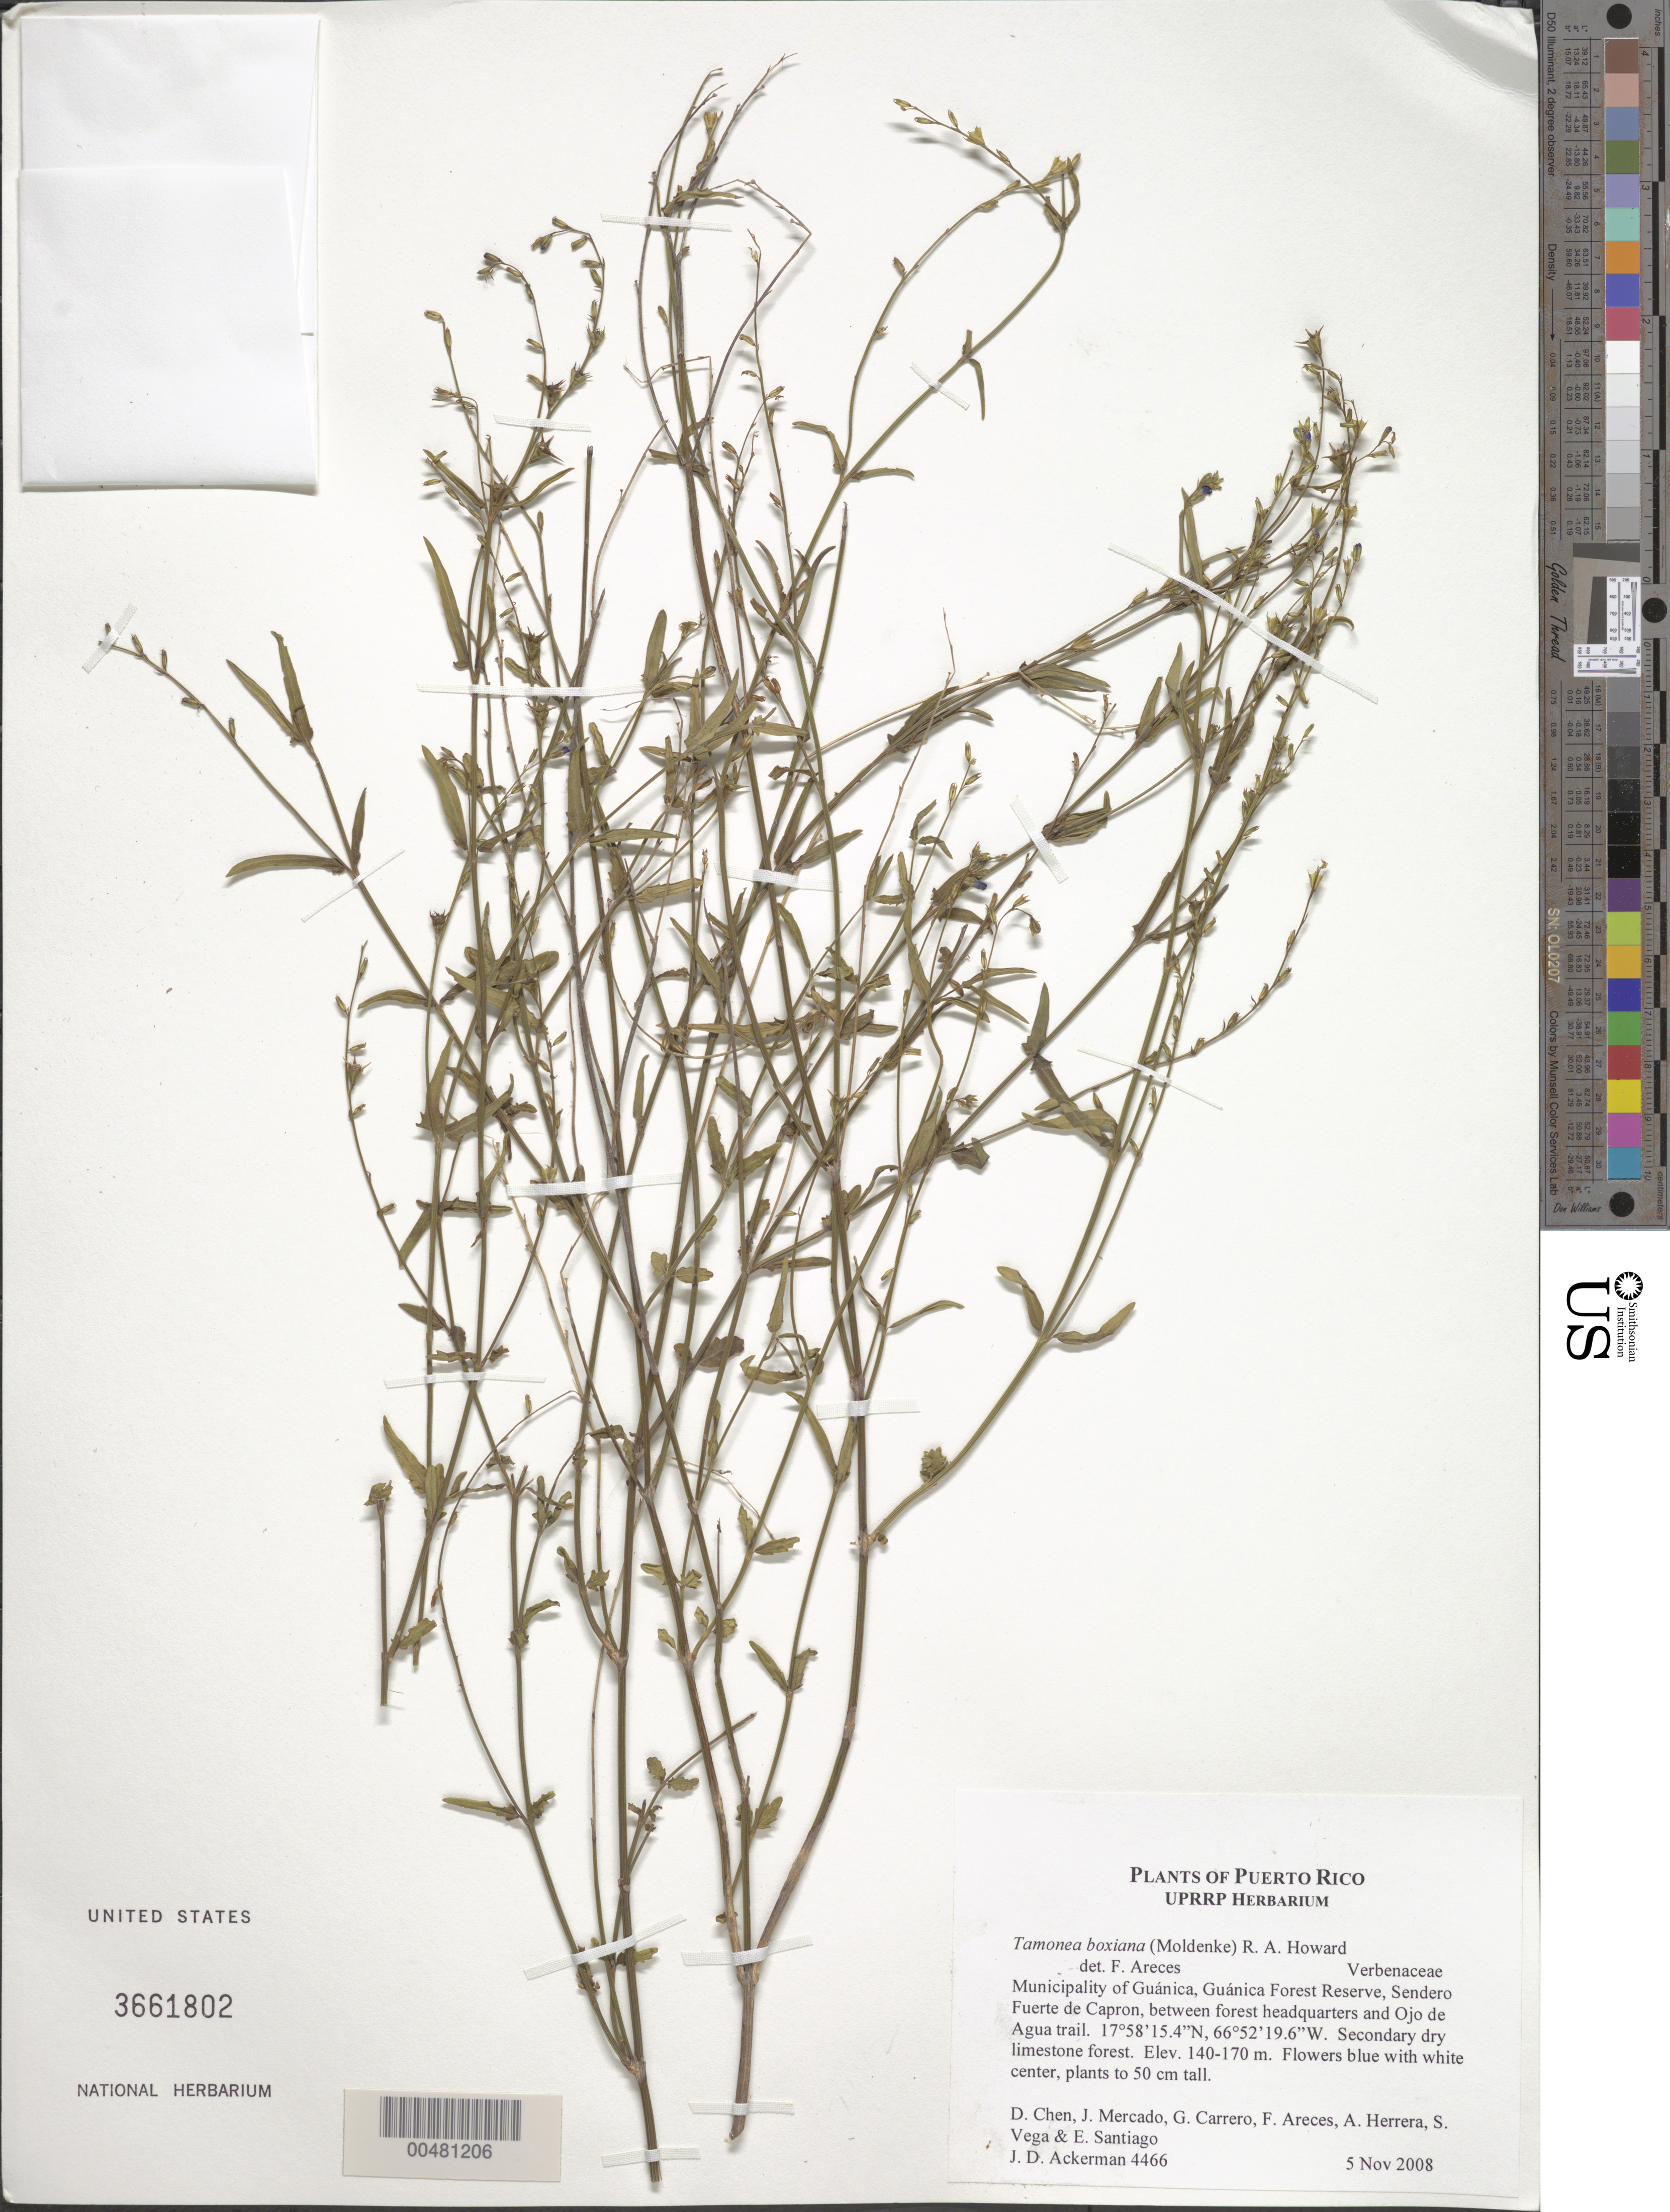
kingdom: Plantae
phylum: Tracheophyta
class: Magnoliopsida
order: Lamiales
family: Verbenaceae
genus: Tamonea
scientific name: Tamonea boxiana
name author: (Moldenke) R.A. Howard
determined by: Areces Berazaín, F.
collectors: J. D. Ackerman, E. Santiago, D. Chen, J. Mercado, G. Carrero, F. Areces Berazaín, A. Herrera & S. Vega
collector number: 4466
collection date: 2008-11-05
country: Puerto Rico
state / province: Guánica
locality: Guánica Forest Reserve, Sendero Fuerte de Capron, between forest headquarters and Ojo de Agua trail.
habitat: Secondary dry limestone forest.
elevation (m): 140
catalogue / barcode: US 3661802